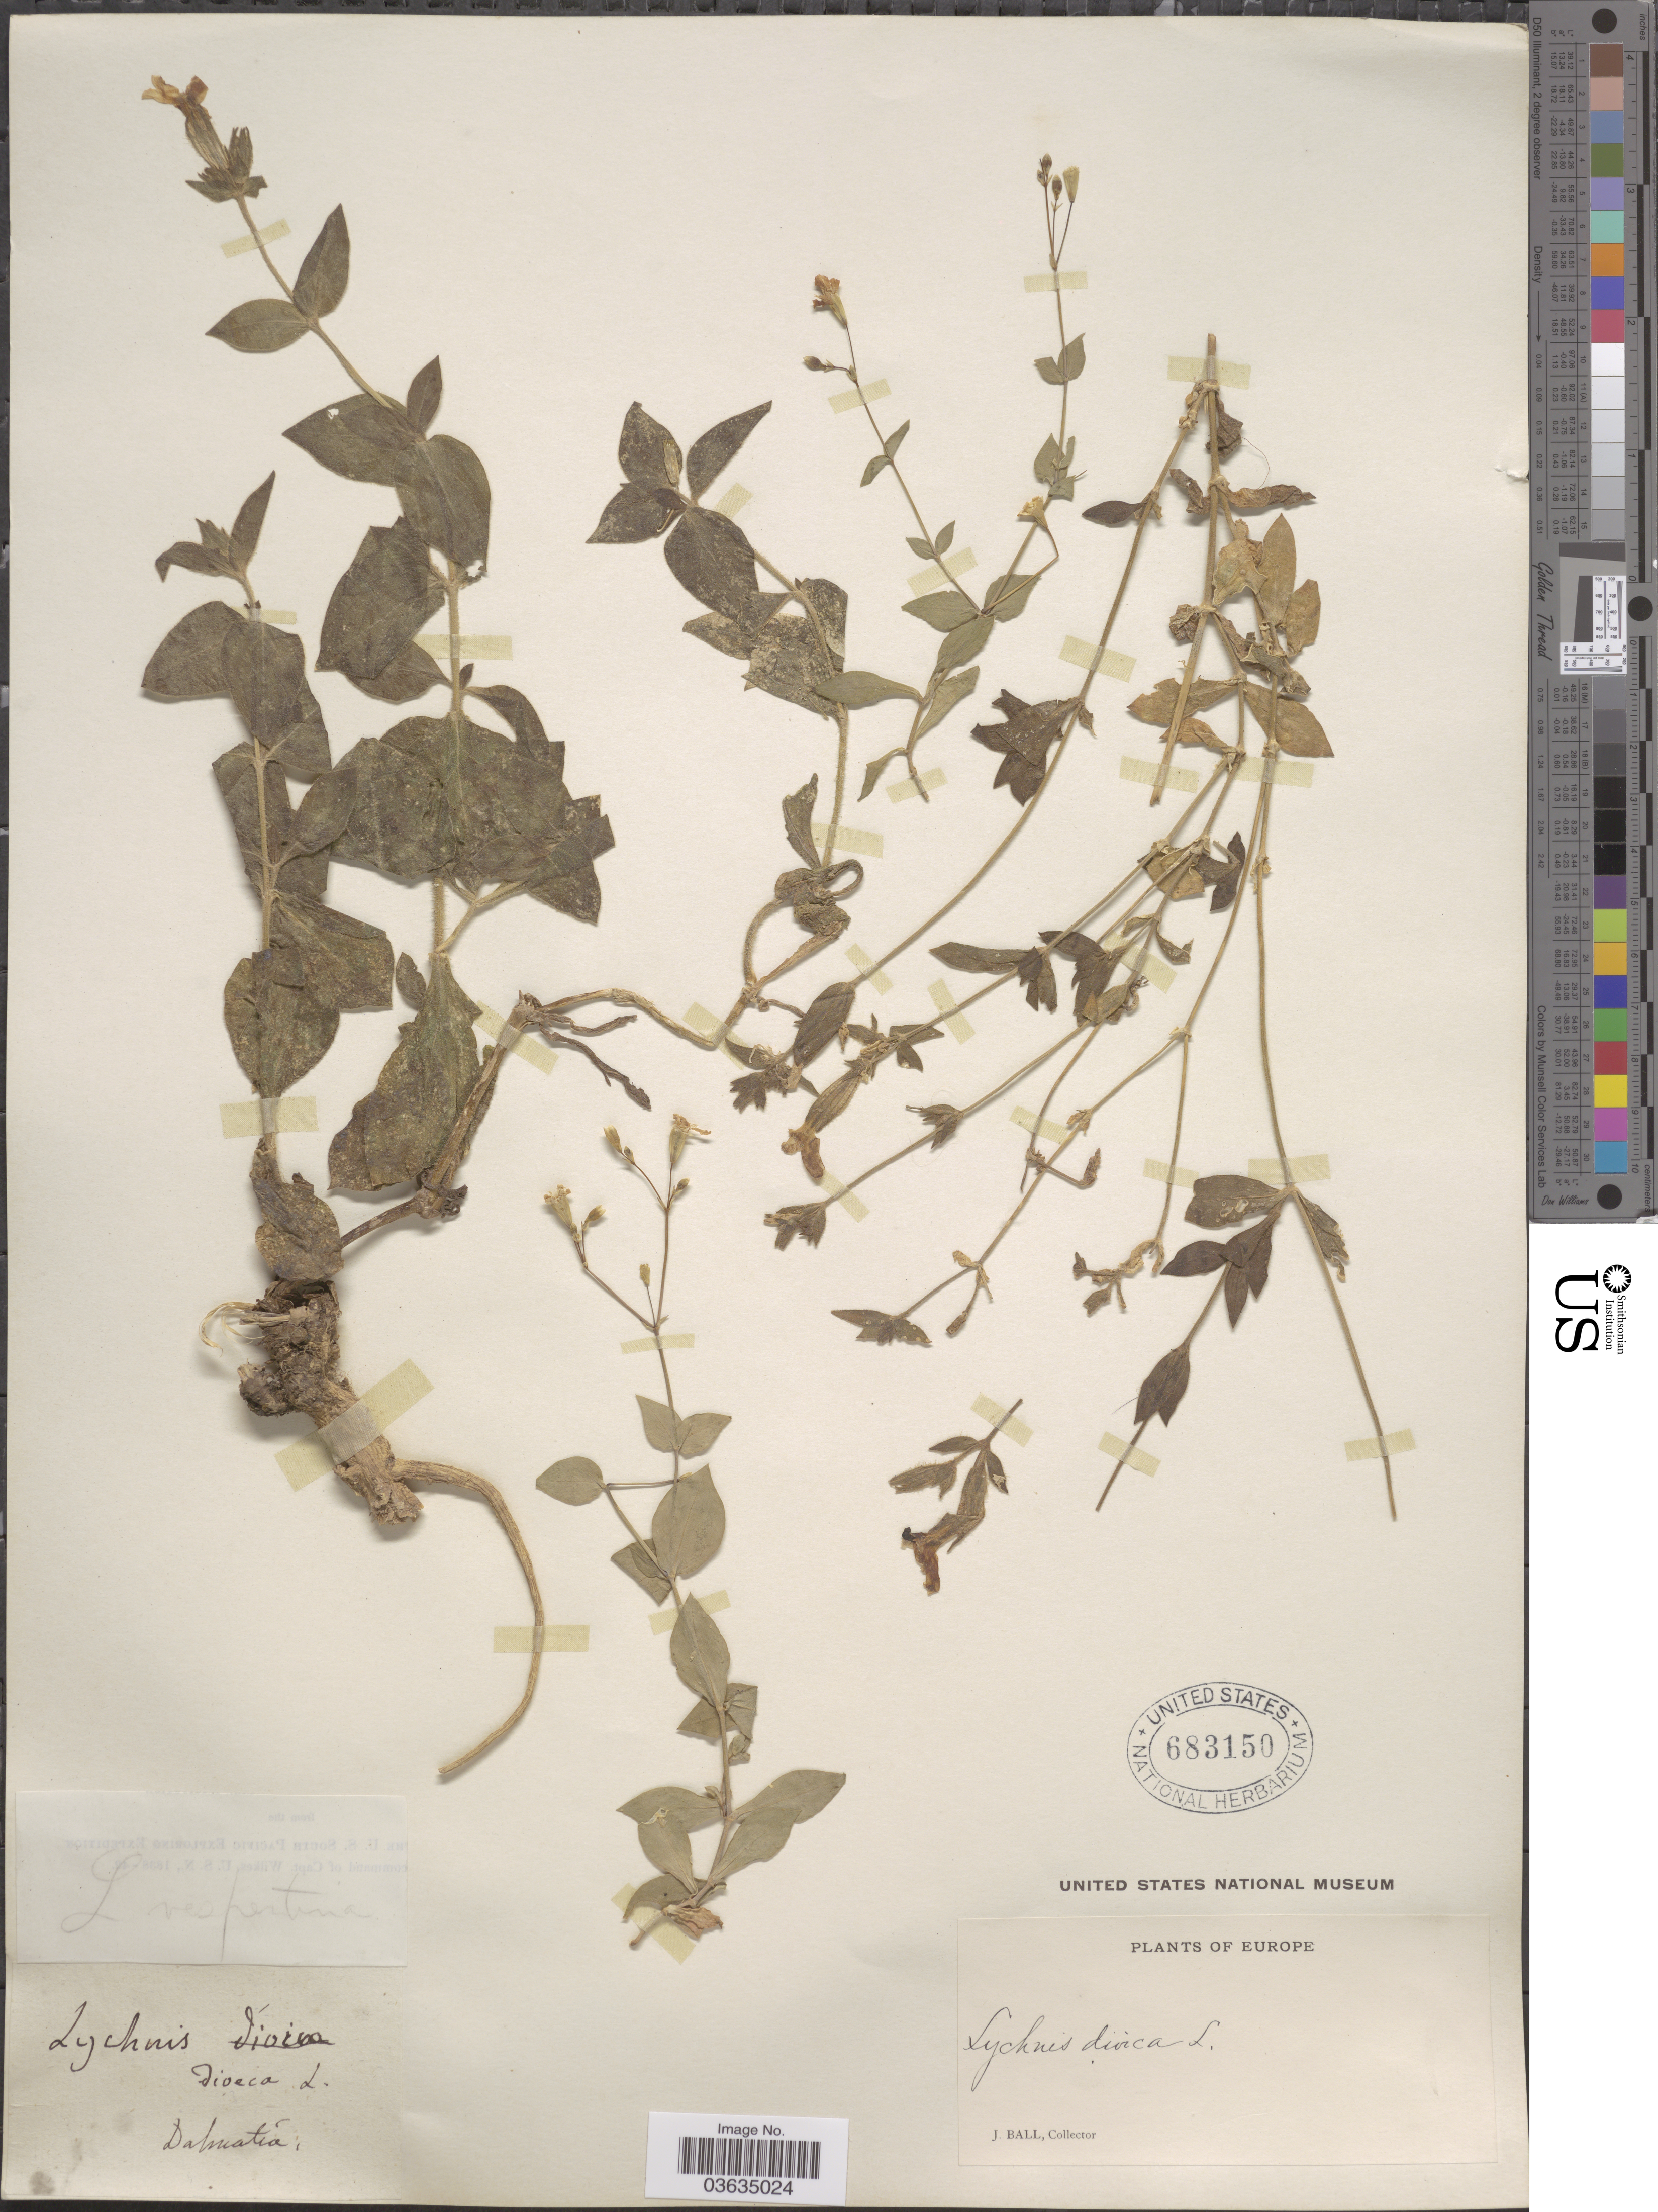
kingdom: Plantae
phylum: Tracheophyta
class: Magnoliopsida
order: Caryophyllales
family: Caryophyllaceae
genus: Silene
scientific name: Silene dioica subsp. dioica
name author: (L.) Clairv.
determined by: Strong, Mark T., (BOT), Smithsonian Institution - National Museum of Natural History (UNITED STATES)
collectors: J. Ball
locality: Dalmatia, Europe.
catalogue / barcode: US 683150